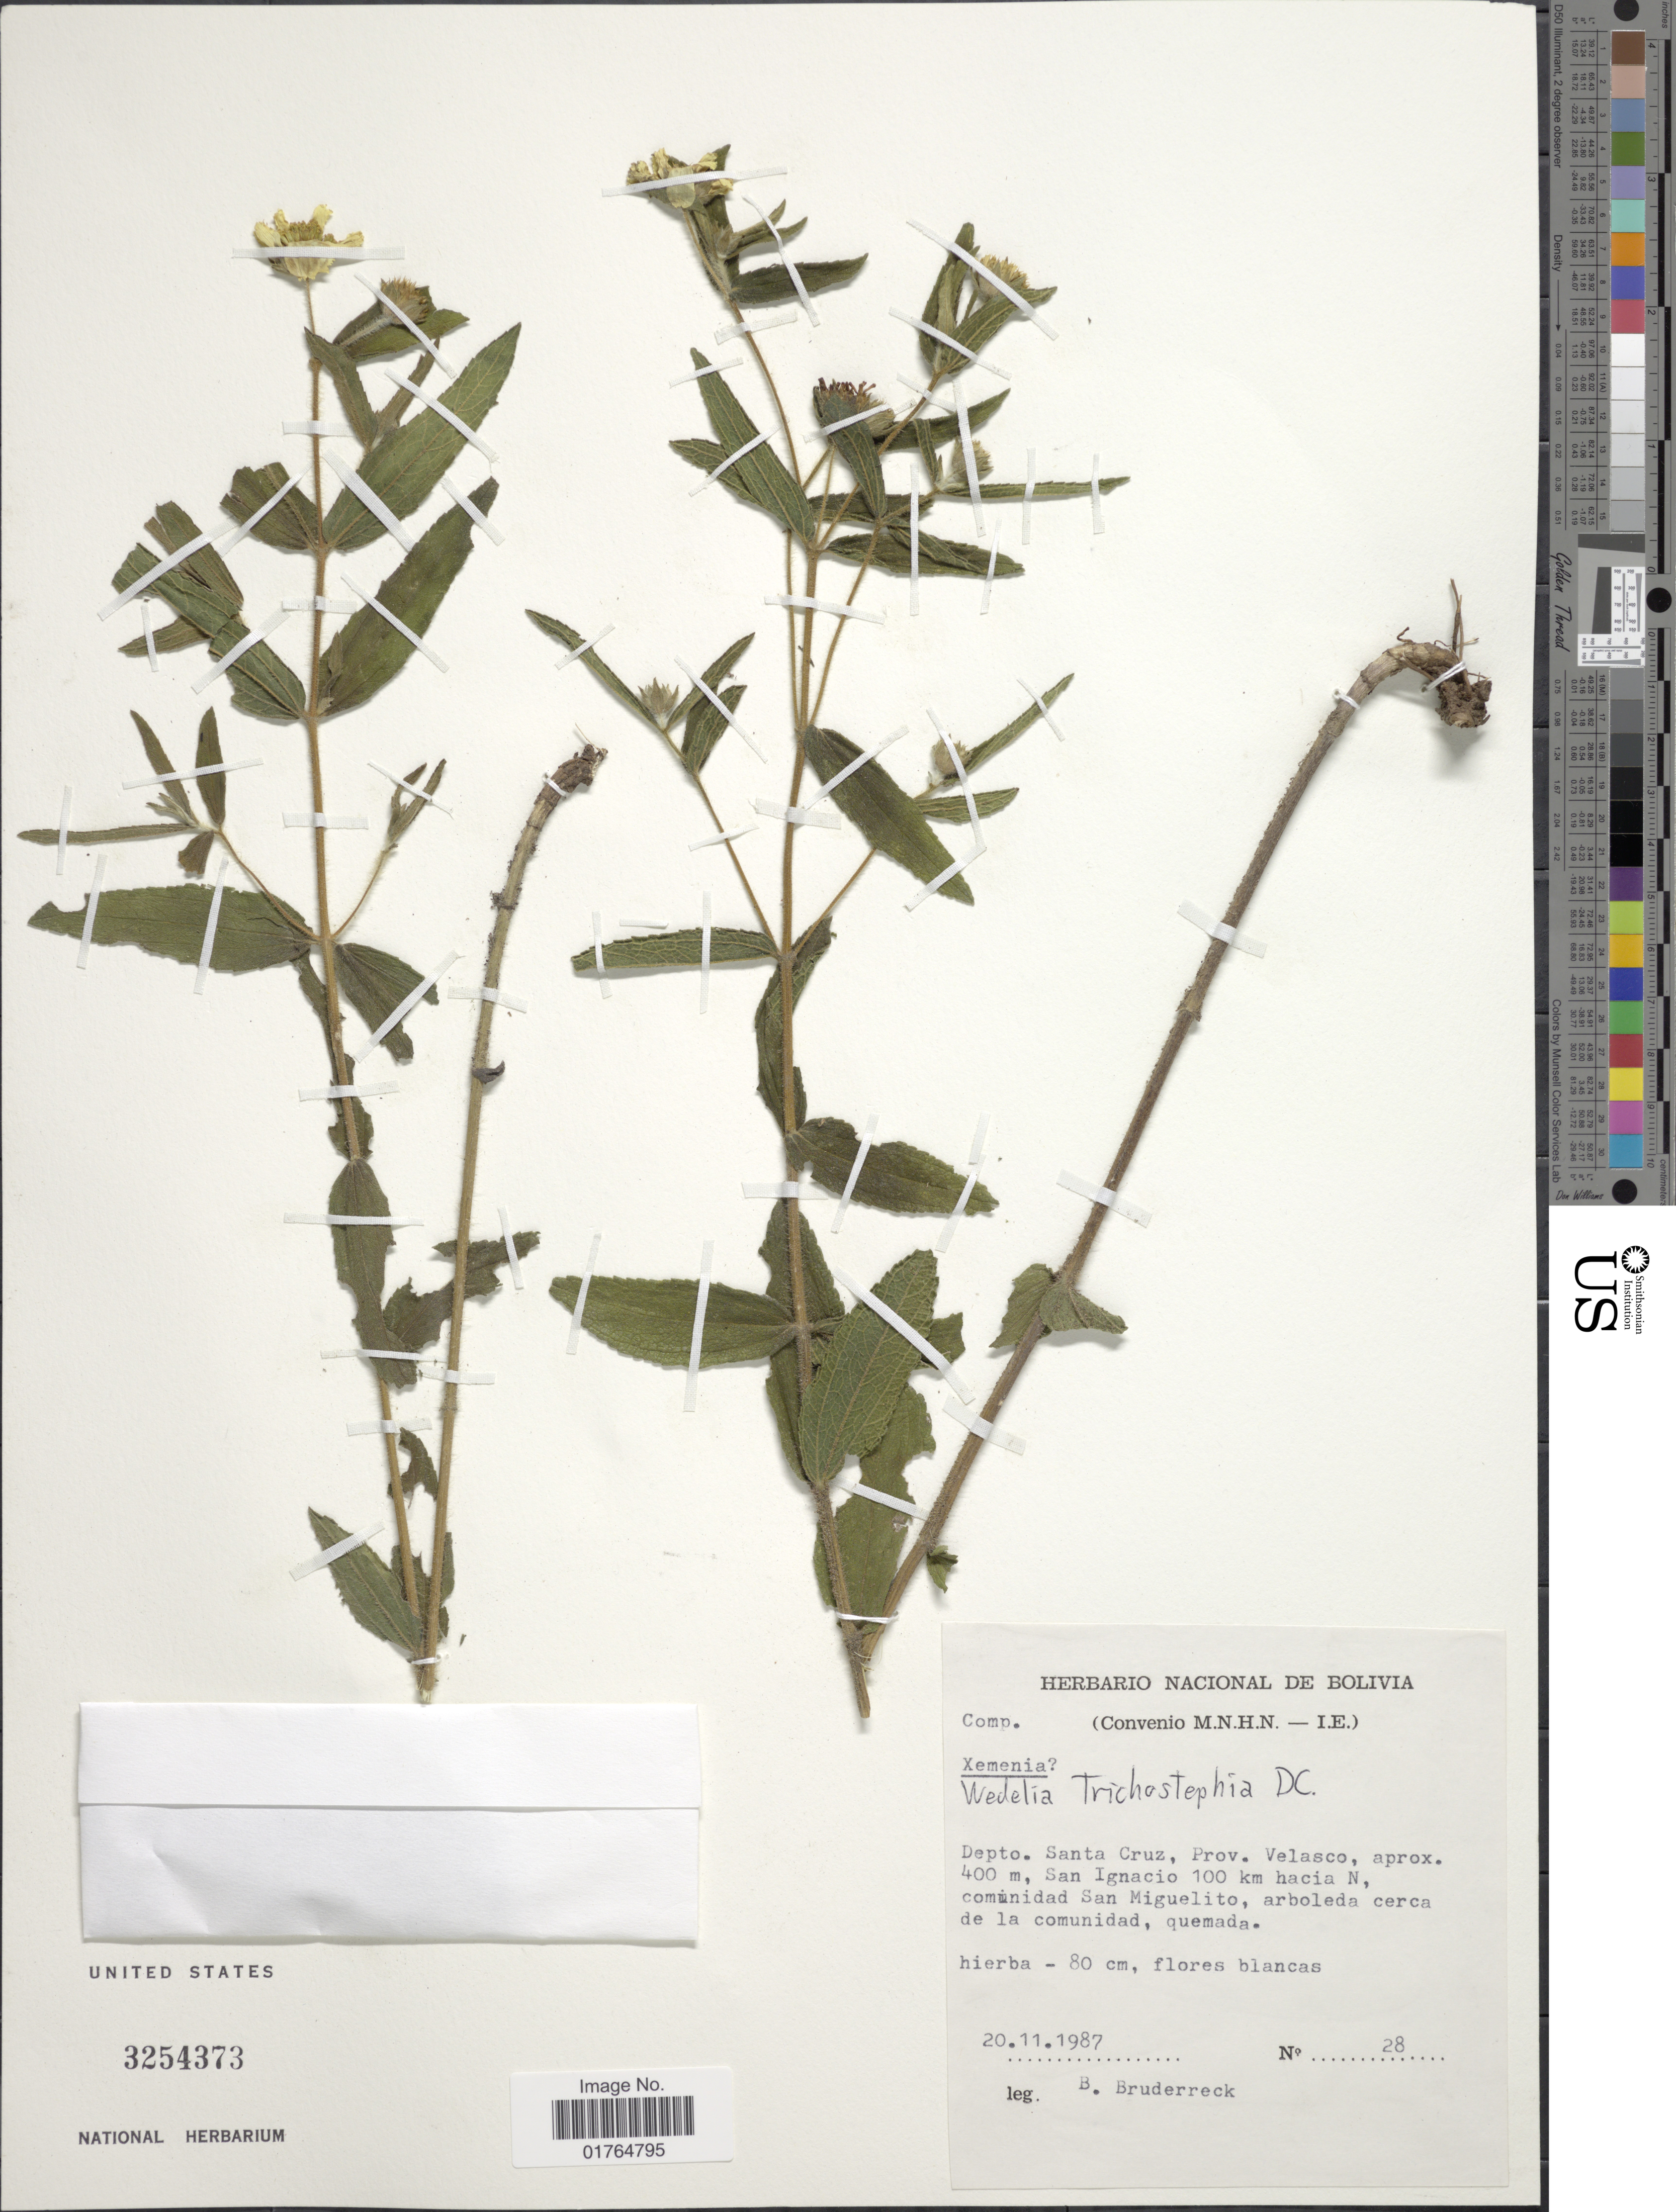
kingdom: Plantae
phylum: Tracheophyta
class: Magnoliopsida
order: Asterales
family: Asteraceae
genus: Wedelia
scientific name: Wedelia trichostephia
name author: DC.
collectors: B. Bruderreck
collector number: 28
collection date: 1987-11-20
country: Bolivia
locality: Prov. Velasco, San Ignacio 100 km hacia N, comunidad San Miguelito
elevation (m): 400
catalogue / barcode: US 3254373